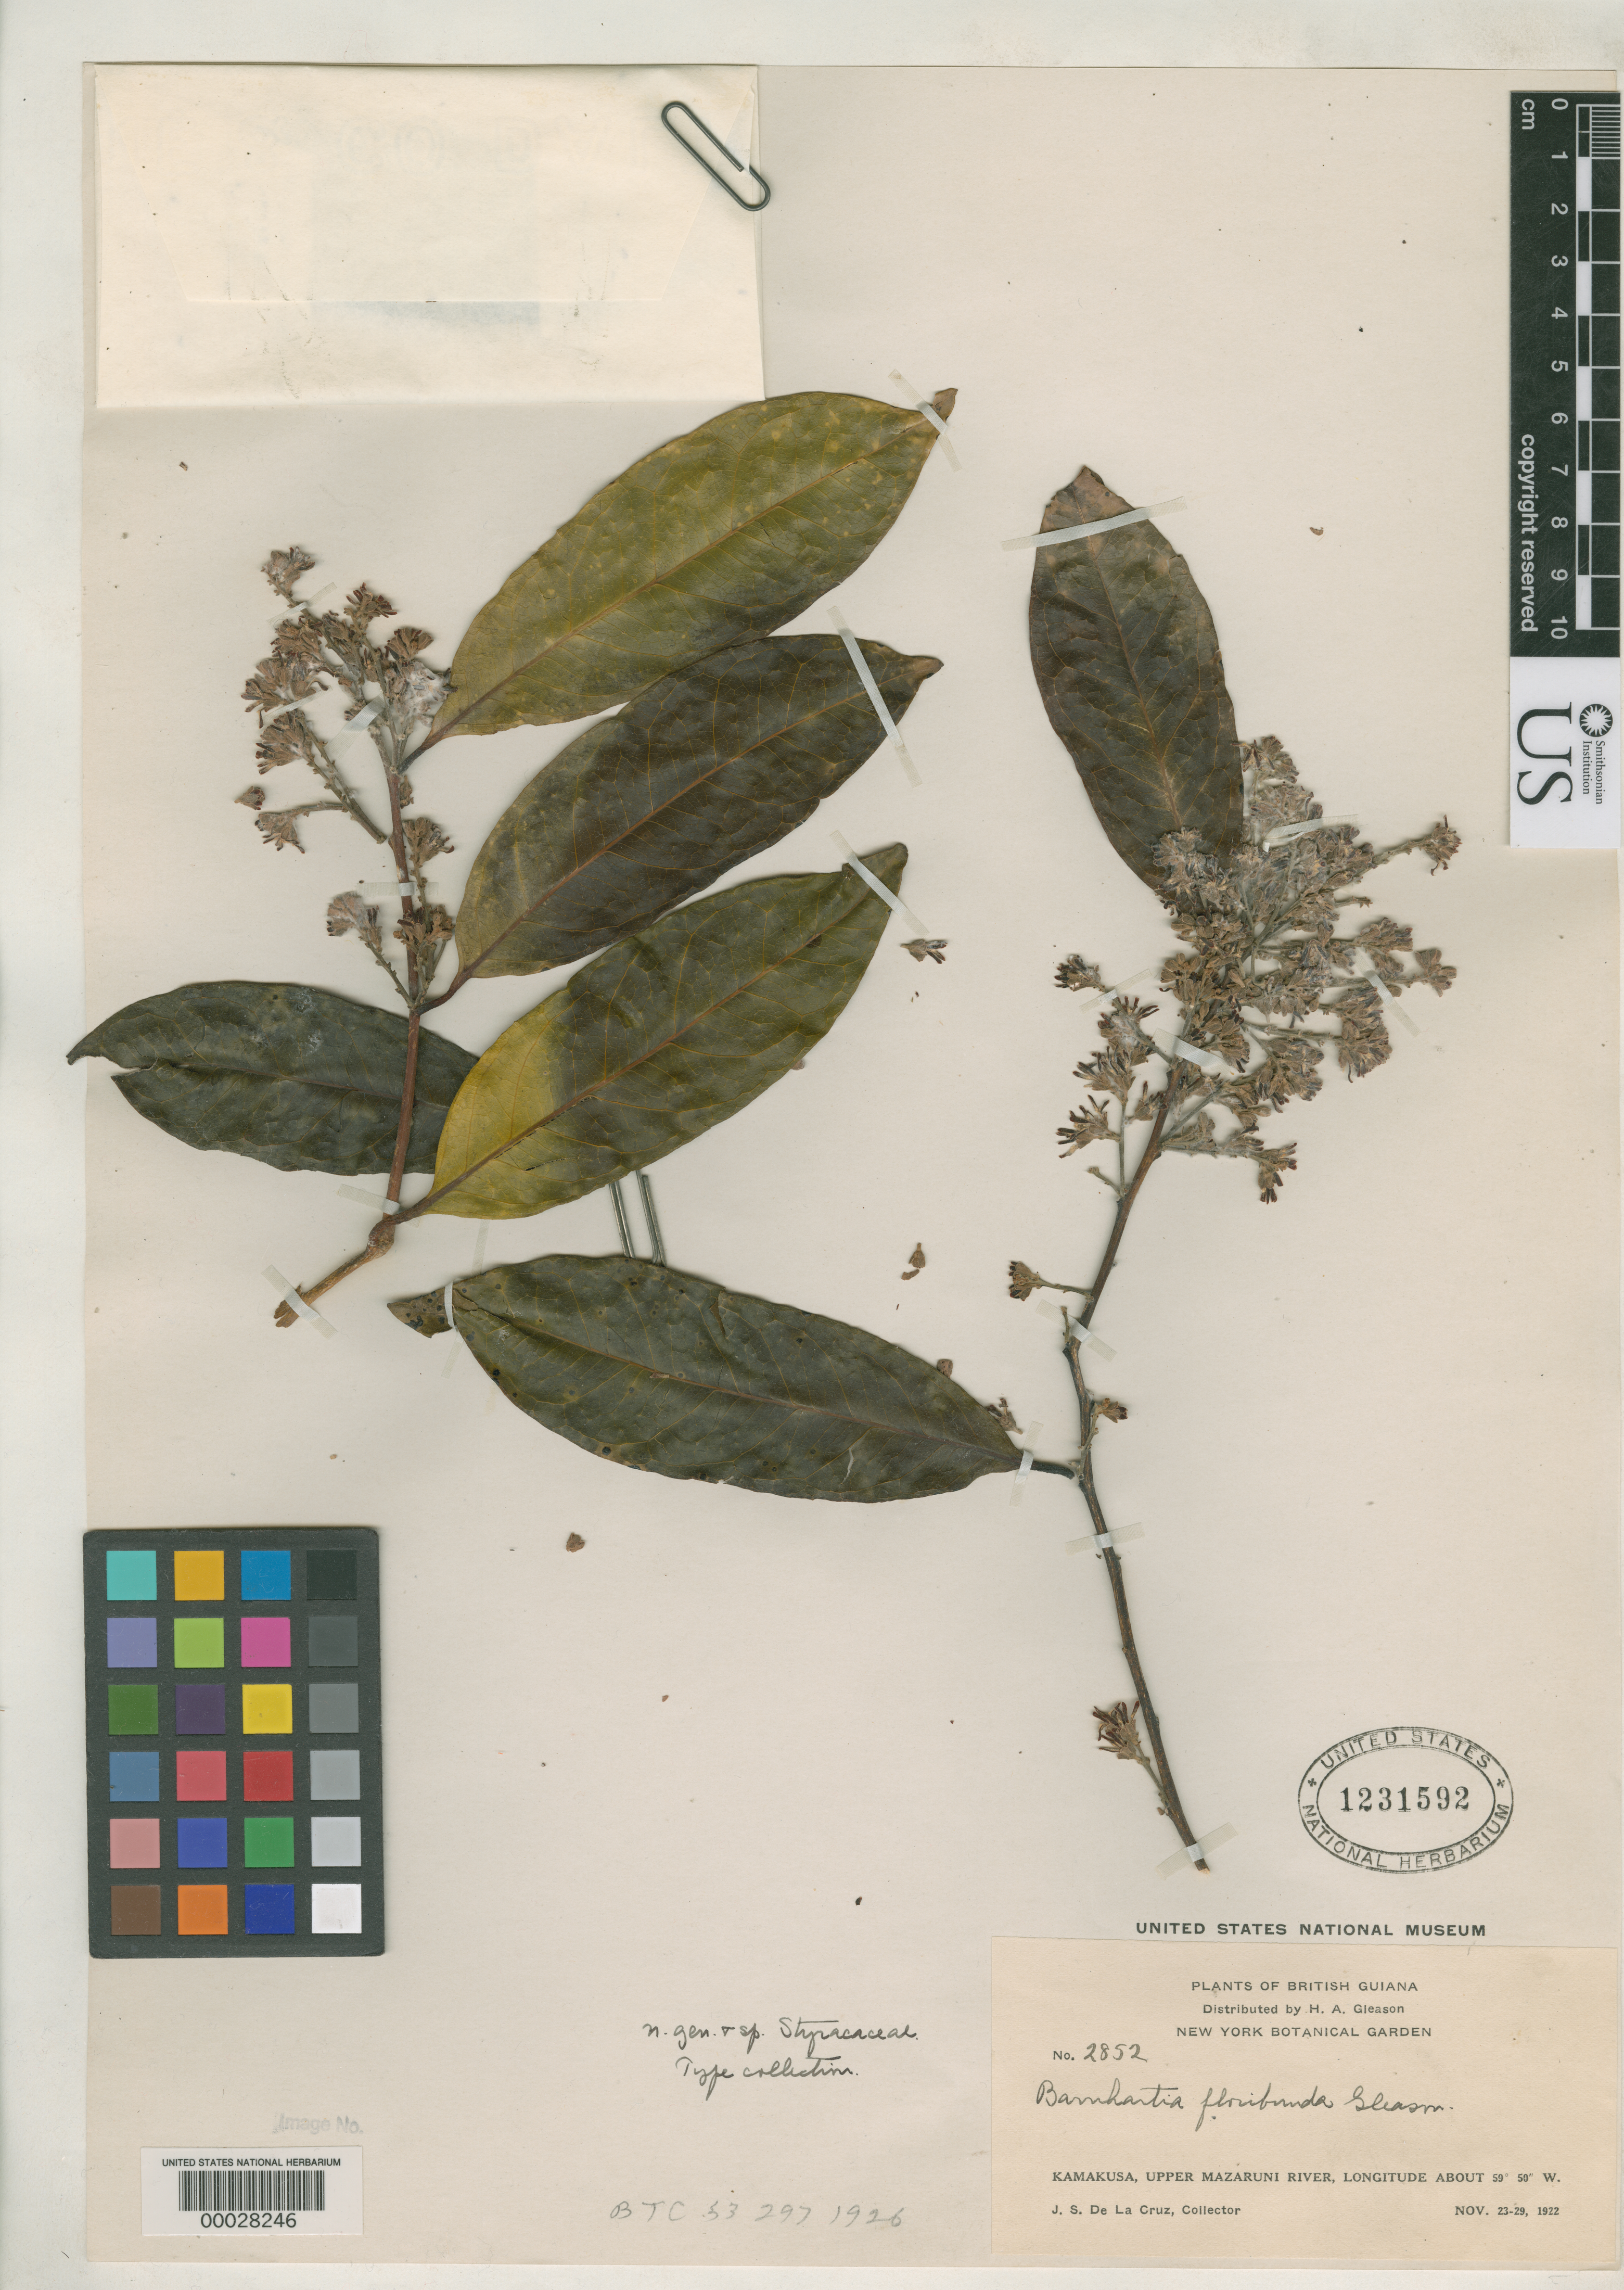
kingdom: Plantae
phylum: Tracheophyta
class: Magnoliopsida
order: Fabales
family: Polygalaceae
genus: Barnhartia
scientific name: Barnhartia floribunda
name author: Gleason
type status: Isotype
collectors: J. S. de la Cruz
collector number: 2852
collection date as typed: Nov 1922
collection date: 1922-11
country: Guyana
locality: Kamakusa, upper Mazaruni River.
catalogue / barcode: US 1231592